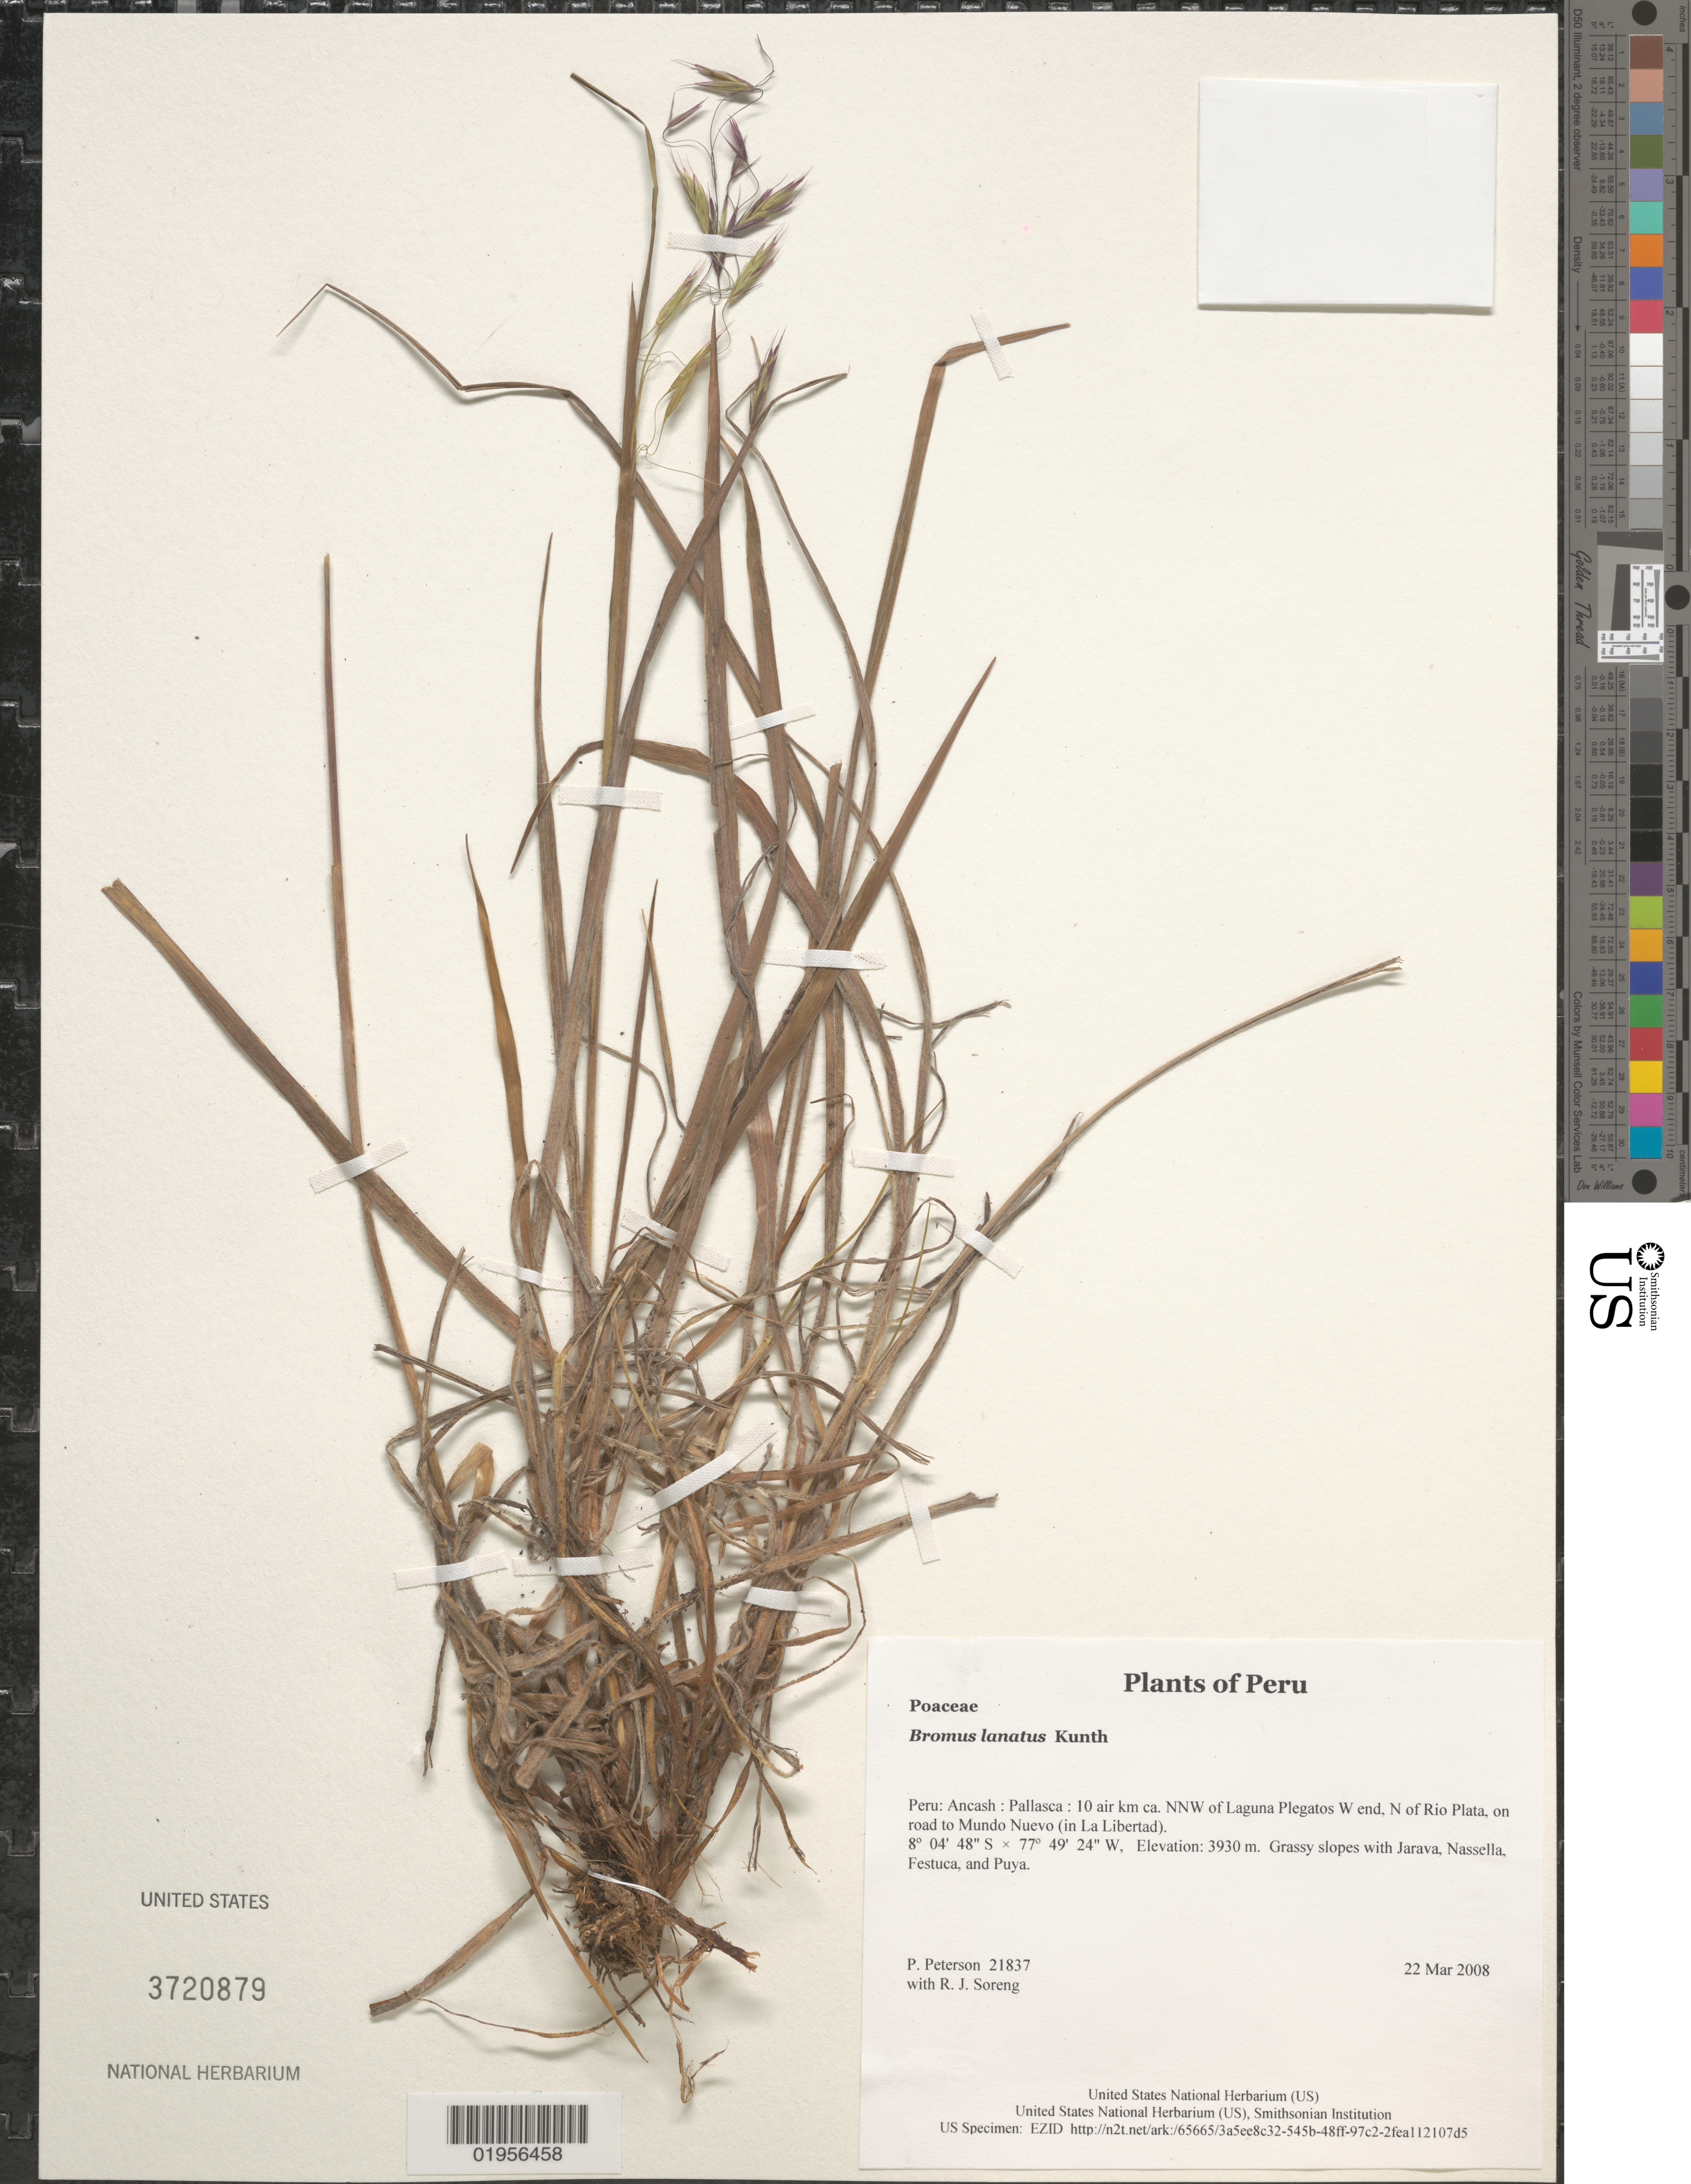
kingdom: Plantae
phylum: Tracheophyta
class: Liliopsida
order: Poales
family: Poaceae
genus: Bromus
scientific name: Bromus lanatus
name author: Kunth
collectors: P. M. Peterson & R. J. Soreng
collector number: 21837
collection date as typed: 22 Mar 2008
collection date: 2008-03-22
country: Peru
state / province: Ancash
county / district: Pallasca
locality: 10 air km ca. NNW of Laguna Plegatos W end, N of Rio Plata, on road to Mundo Nuevo (in La Libertad)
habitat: Grassy slopes with Jarava, Nassella, Festuca, and Puya.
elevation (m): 3930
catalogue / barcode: US 3720879